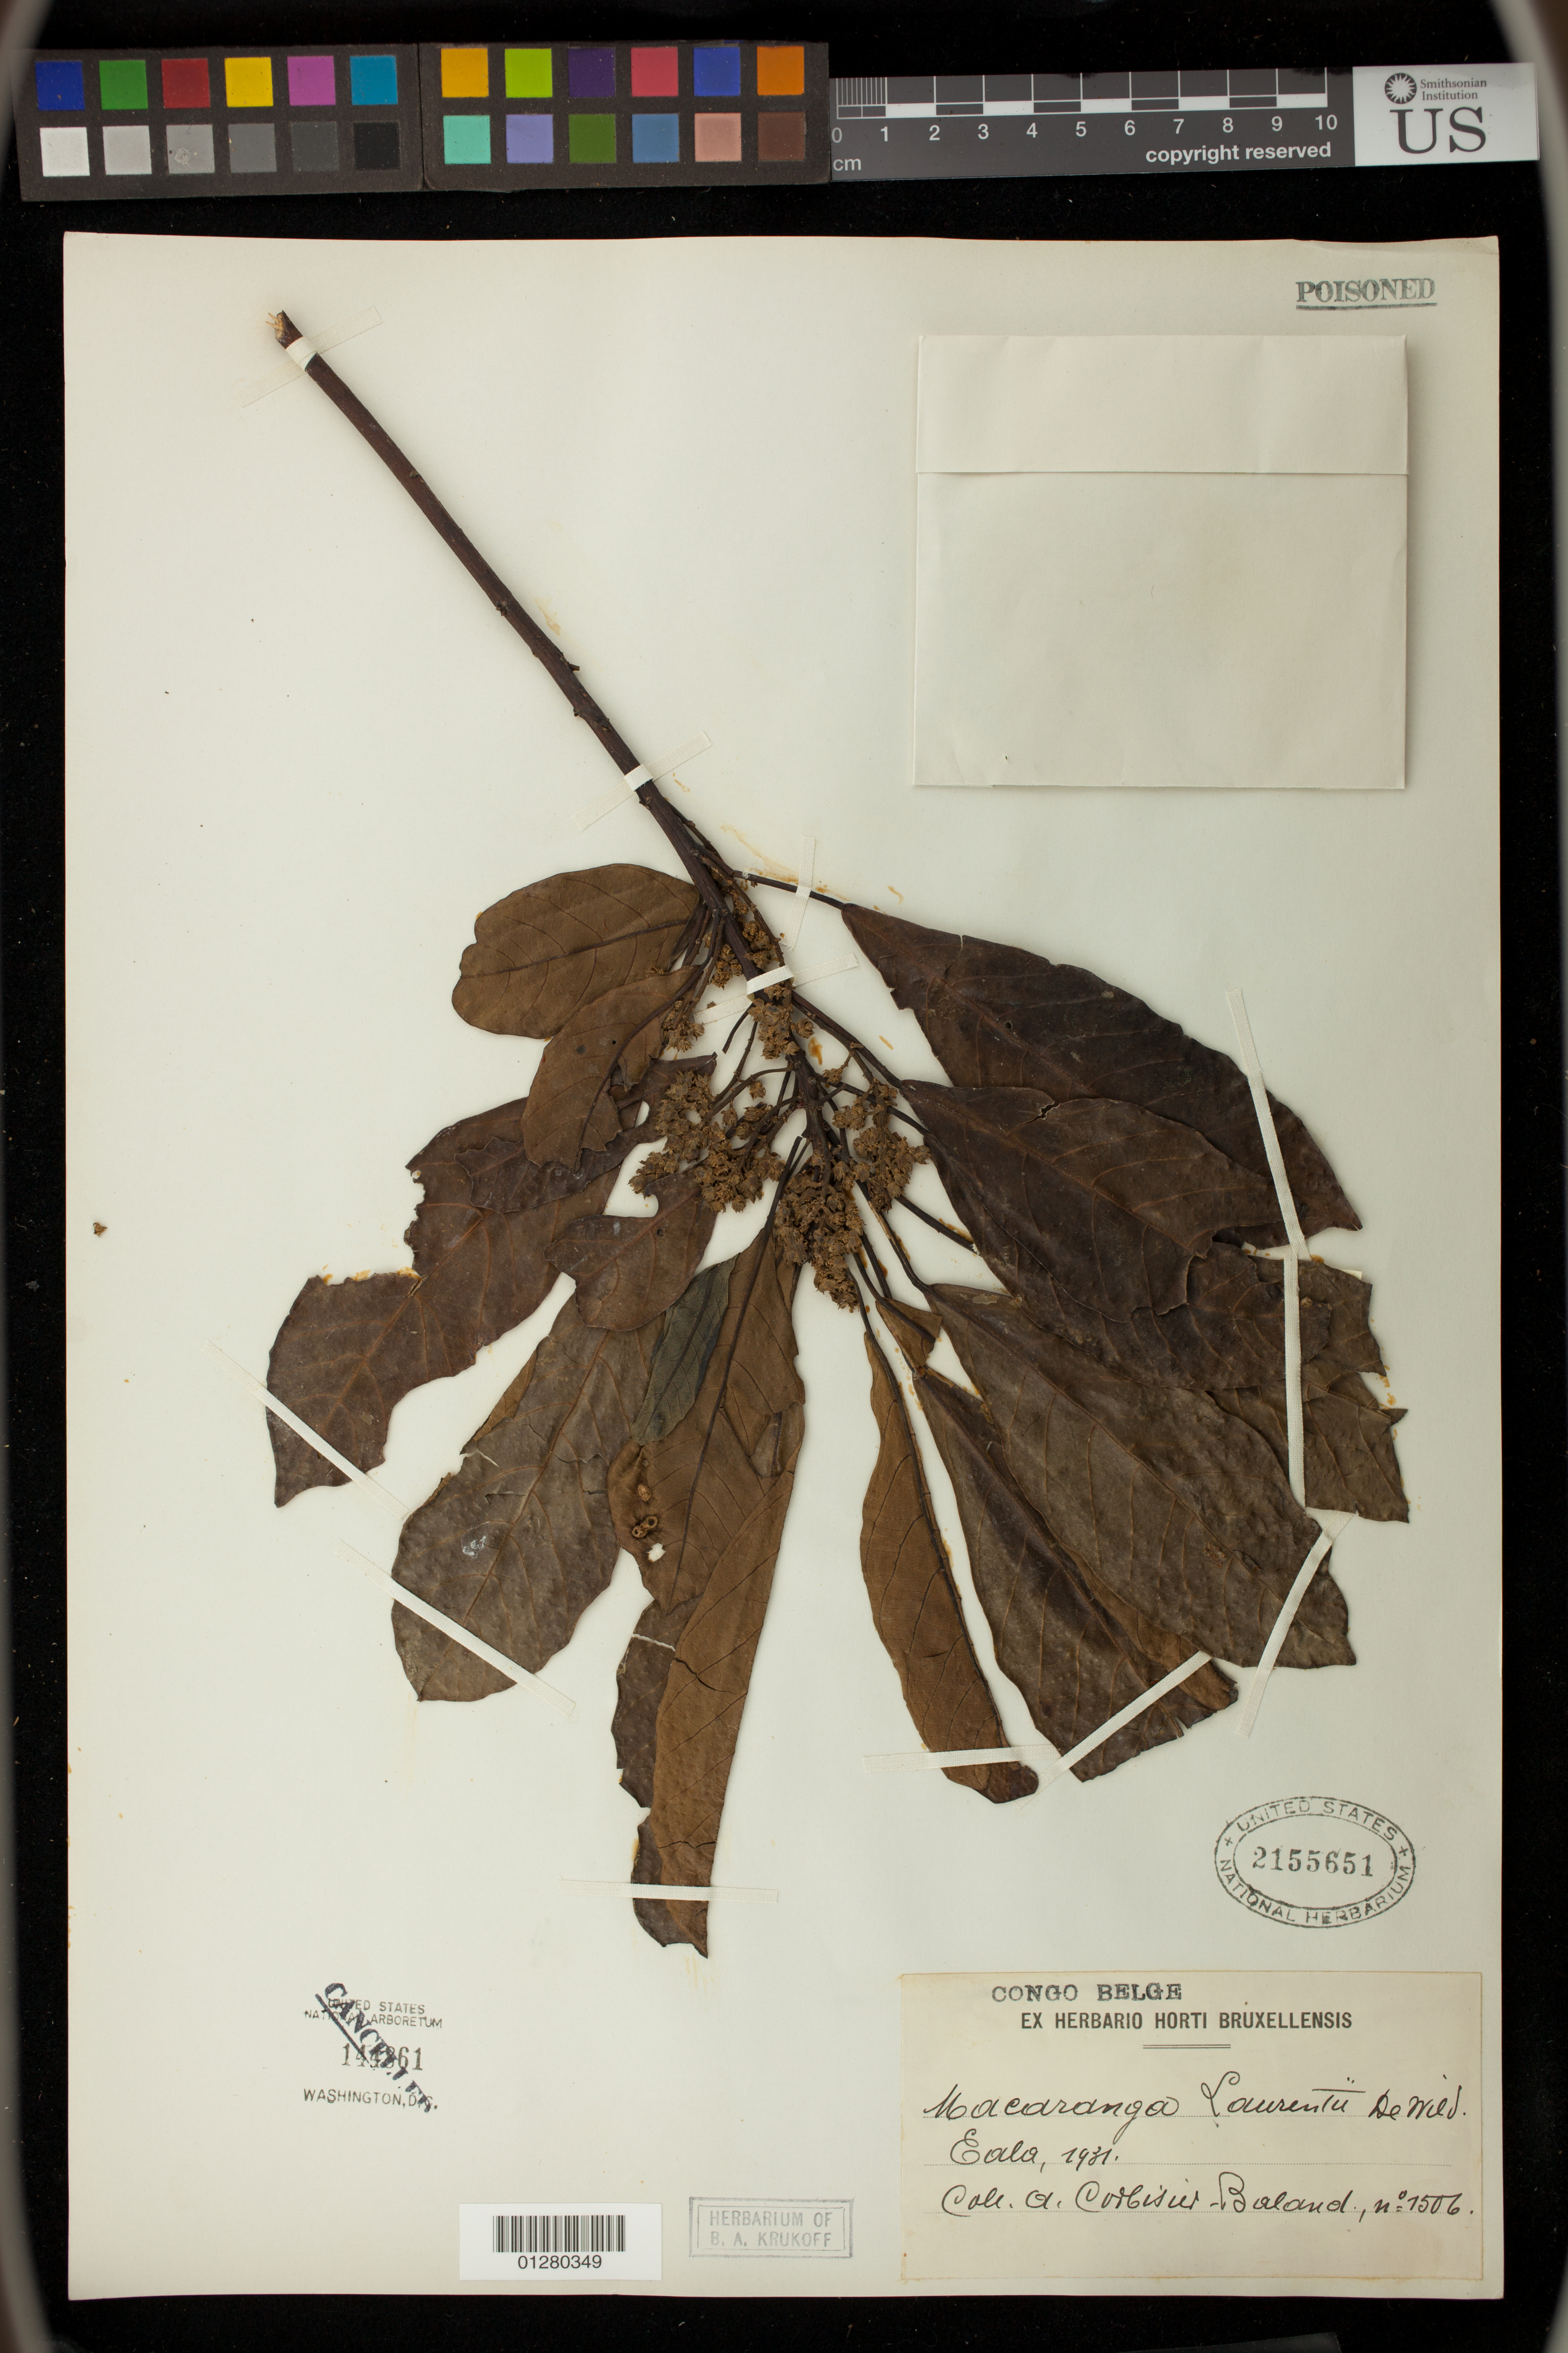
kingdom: Plantae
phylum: Tracheophyta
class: Magnoliopsida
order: Malpighiales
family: Euphorbiaceae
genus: Macaranga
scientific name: Macaranga laurentii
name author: De Wild.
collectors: A. Corbisier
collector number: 1506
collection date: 1931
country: Congo, Democratic Republic of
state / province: Equateur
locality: Eala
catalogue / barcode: US 2155651